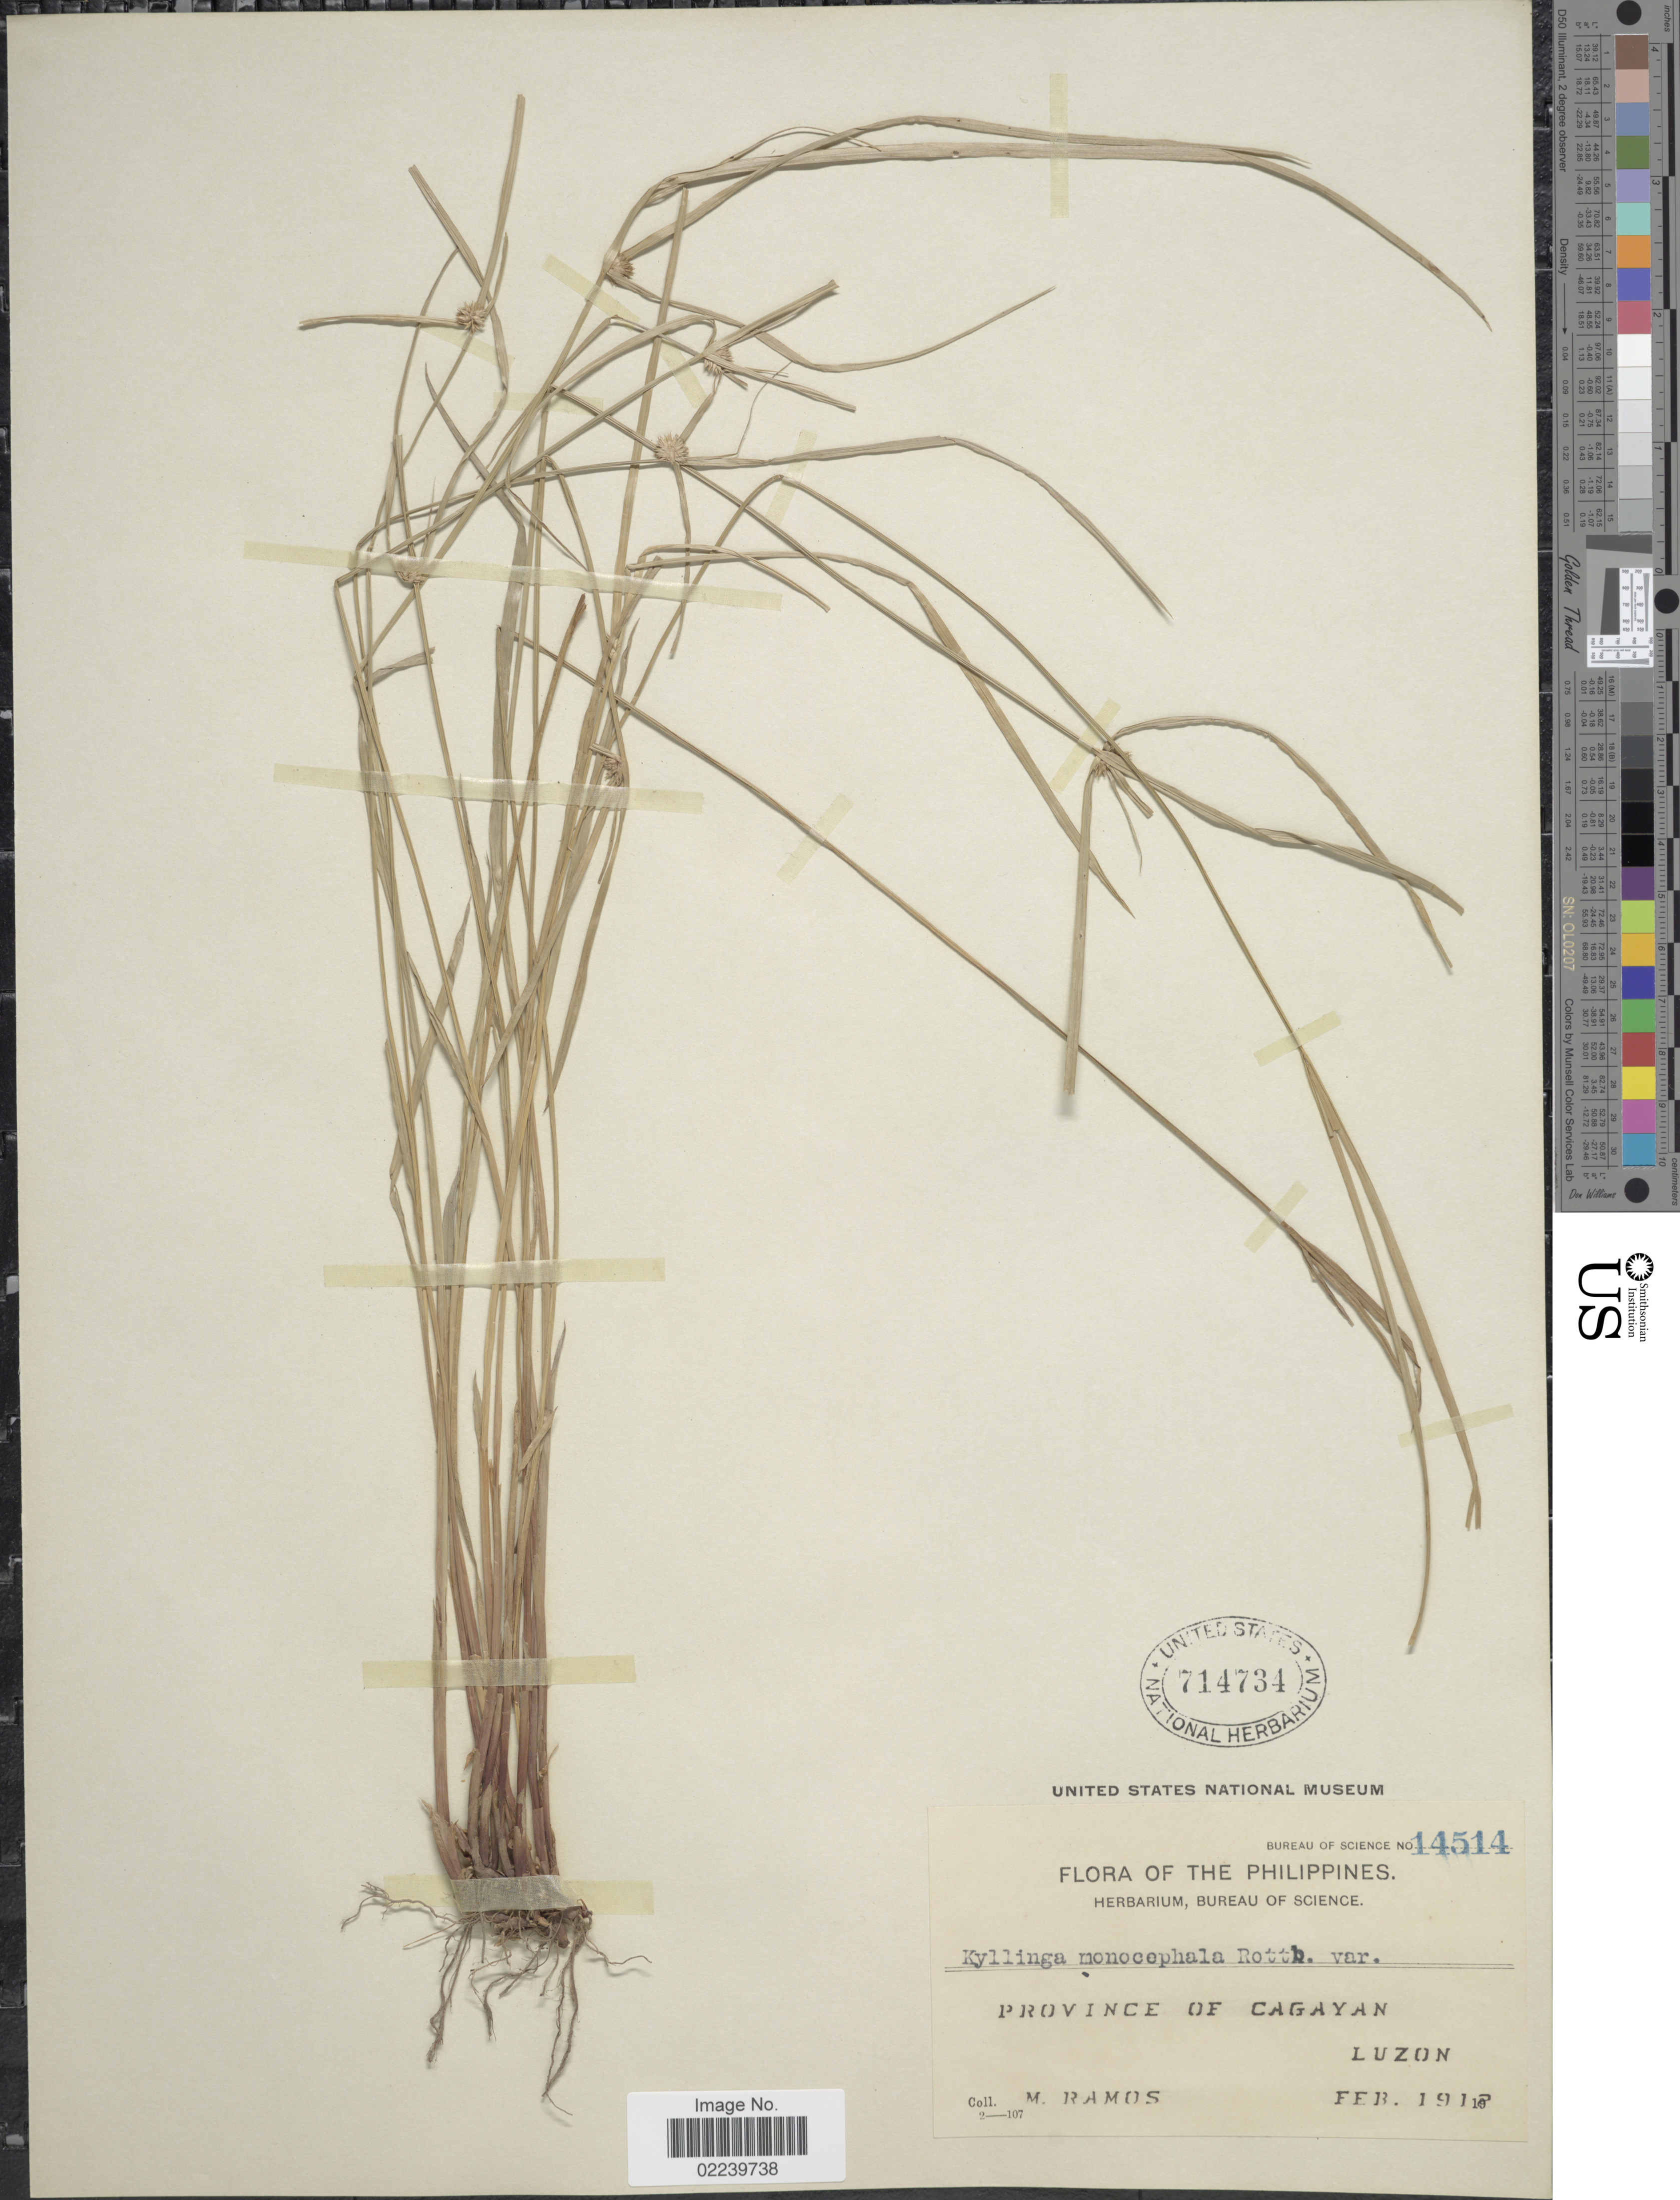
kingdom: Plantae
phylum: Tracheophyta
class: Liliopsida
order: Poales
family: Cyperaceae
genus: Cyperus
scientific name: Cyperus brevifolius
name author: (Rottb.) Hassk.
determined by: Strong, M. T., (US), Smithsonian Institution - National Museum of Natural History (UNITED STATES)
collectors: M. Ramos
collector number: Bureau of Science 14514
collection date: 1912-02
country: Philippines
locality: Province of Cagayan, Luzon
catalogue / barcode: US 714734